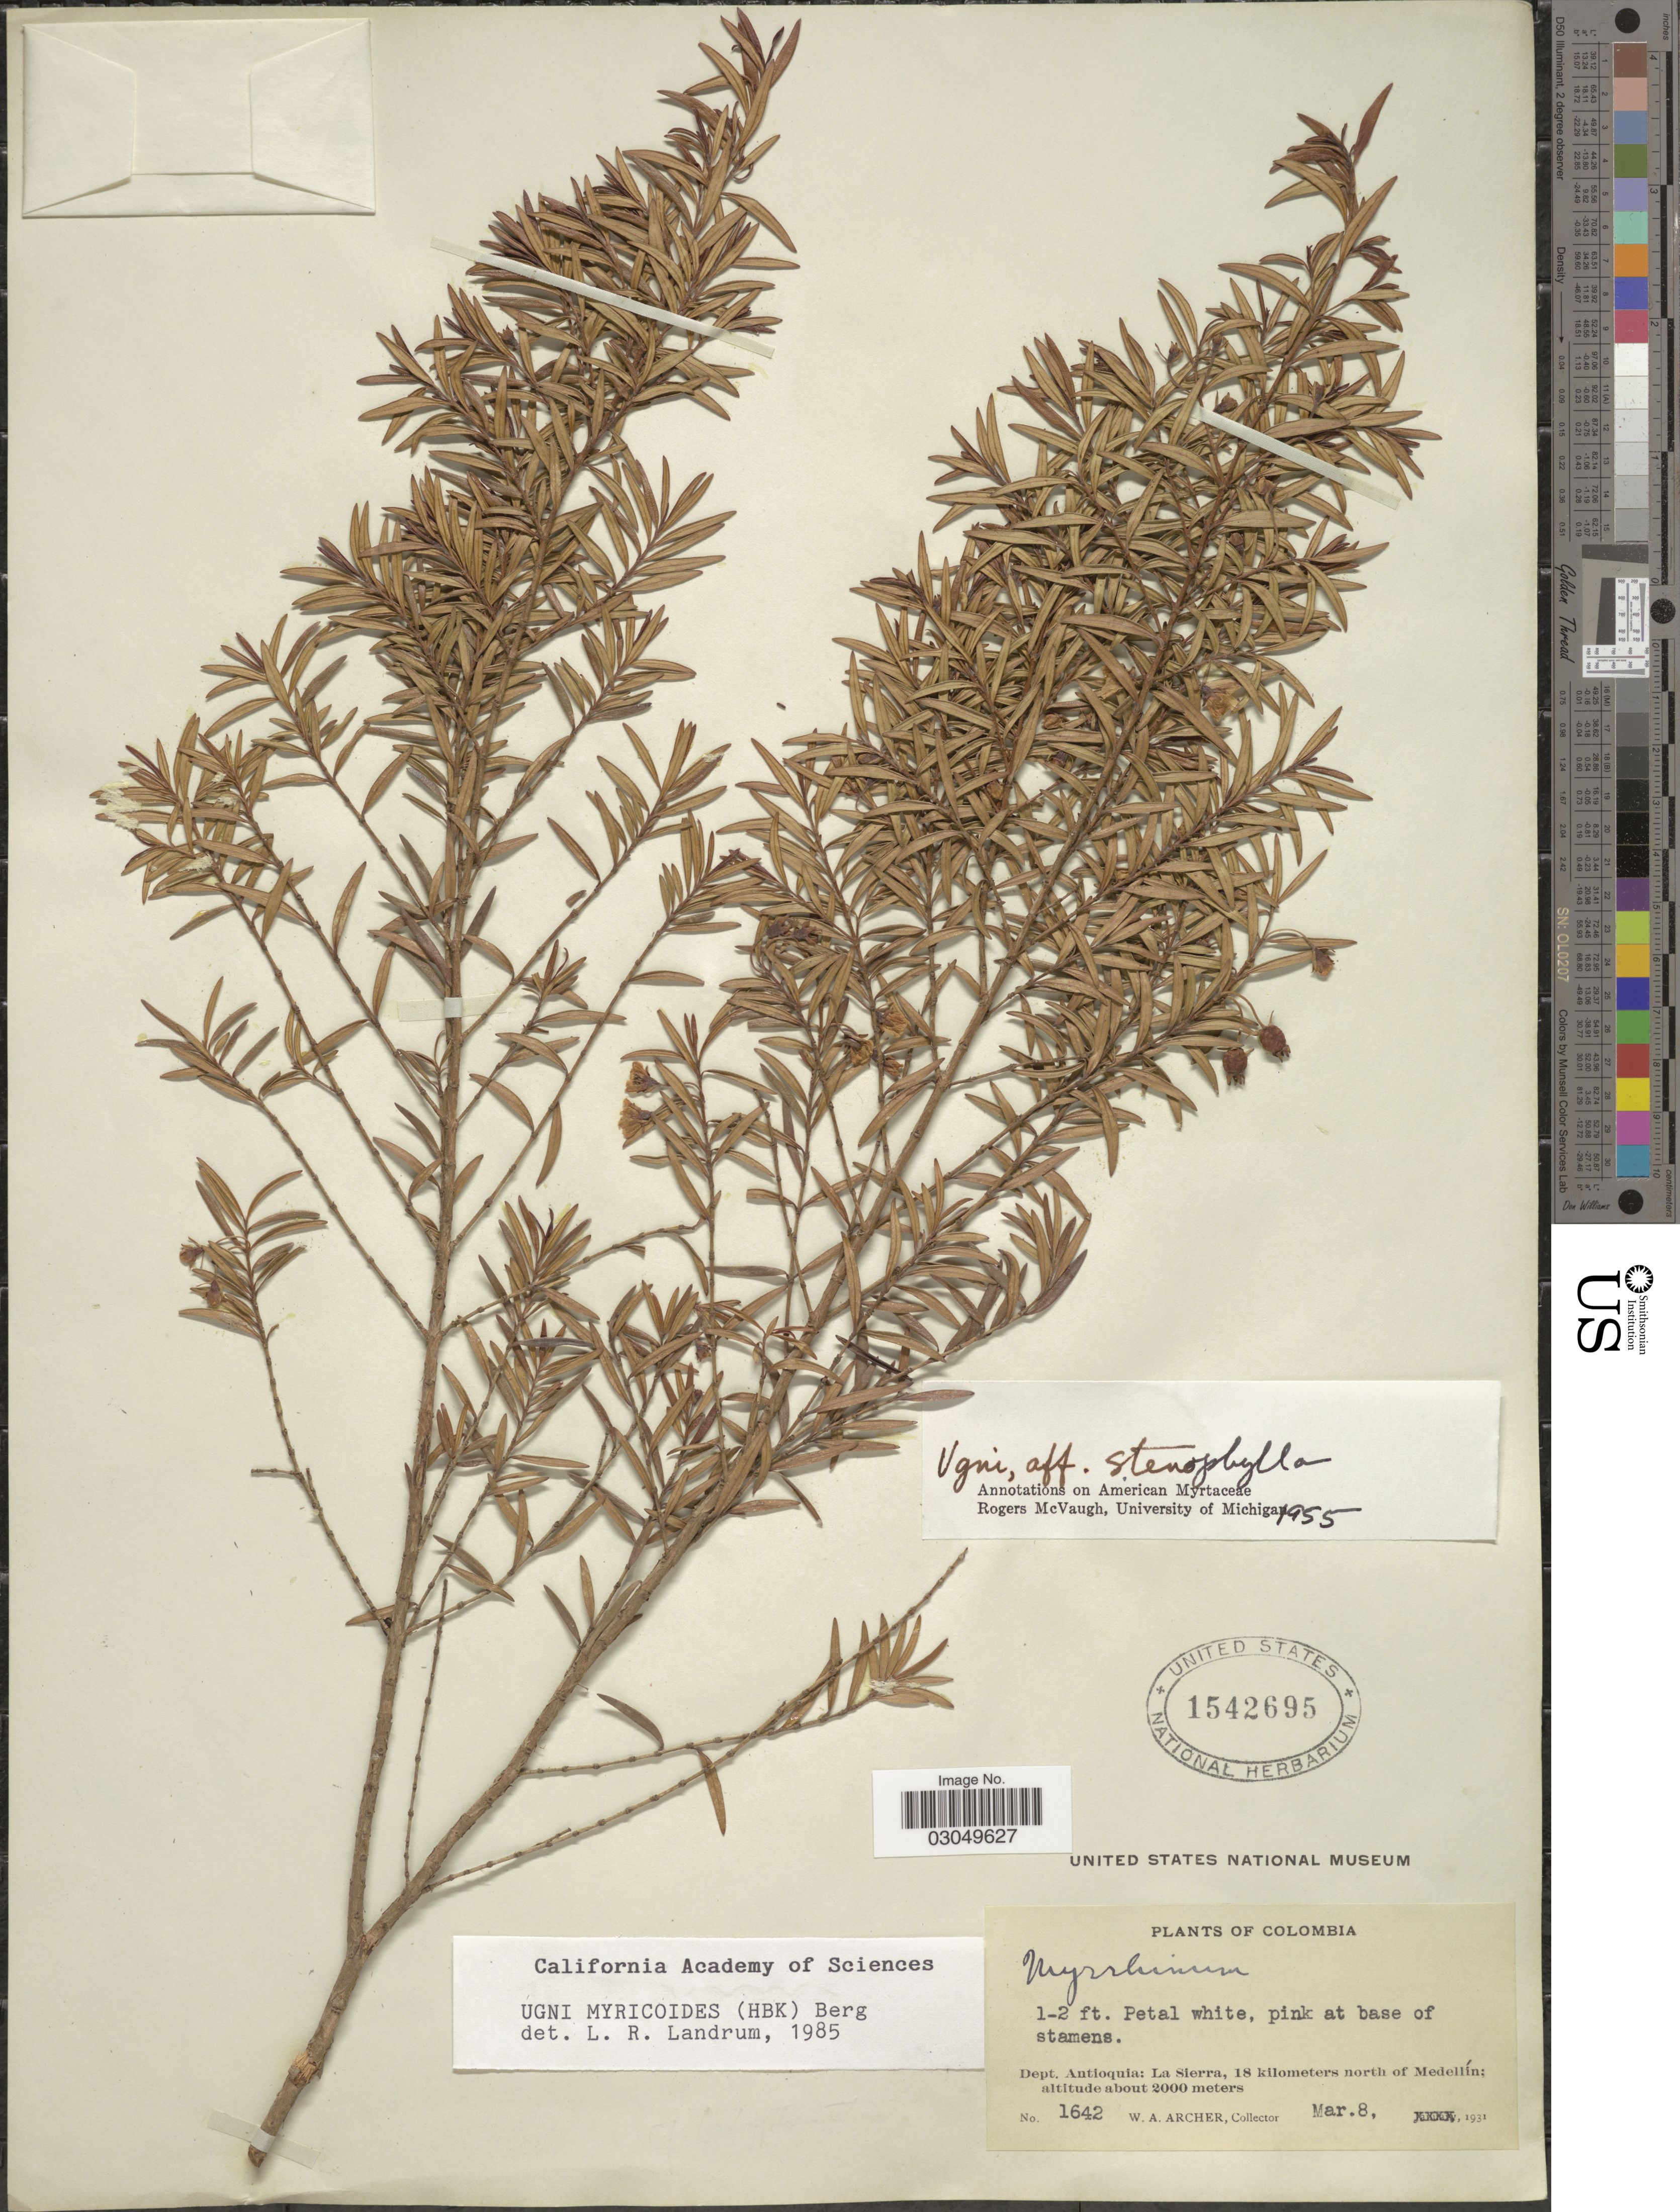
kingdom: Plantae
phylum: Tracheophyta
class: Magnoliopsida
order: Myrtales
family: Myrtaceae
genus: Ugni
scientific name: Ugni myricoides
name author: (Kunth) O. Berg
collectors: W. Archer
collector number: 1642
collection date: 1931-03-08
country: Colombia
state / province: Antioquia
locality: Dept. Antioquia: La Sierra, 18 kilometers north of Medellín.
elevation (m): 2000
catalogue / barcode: US 1542695